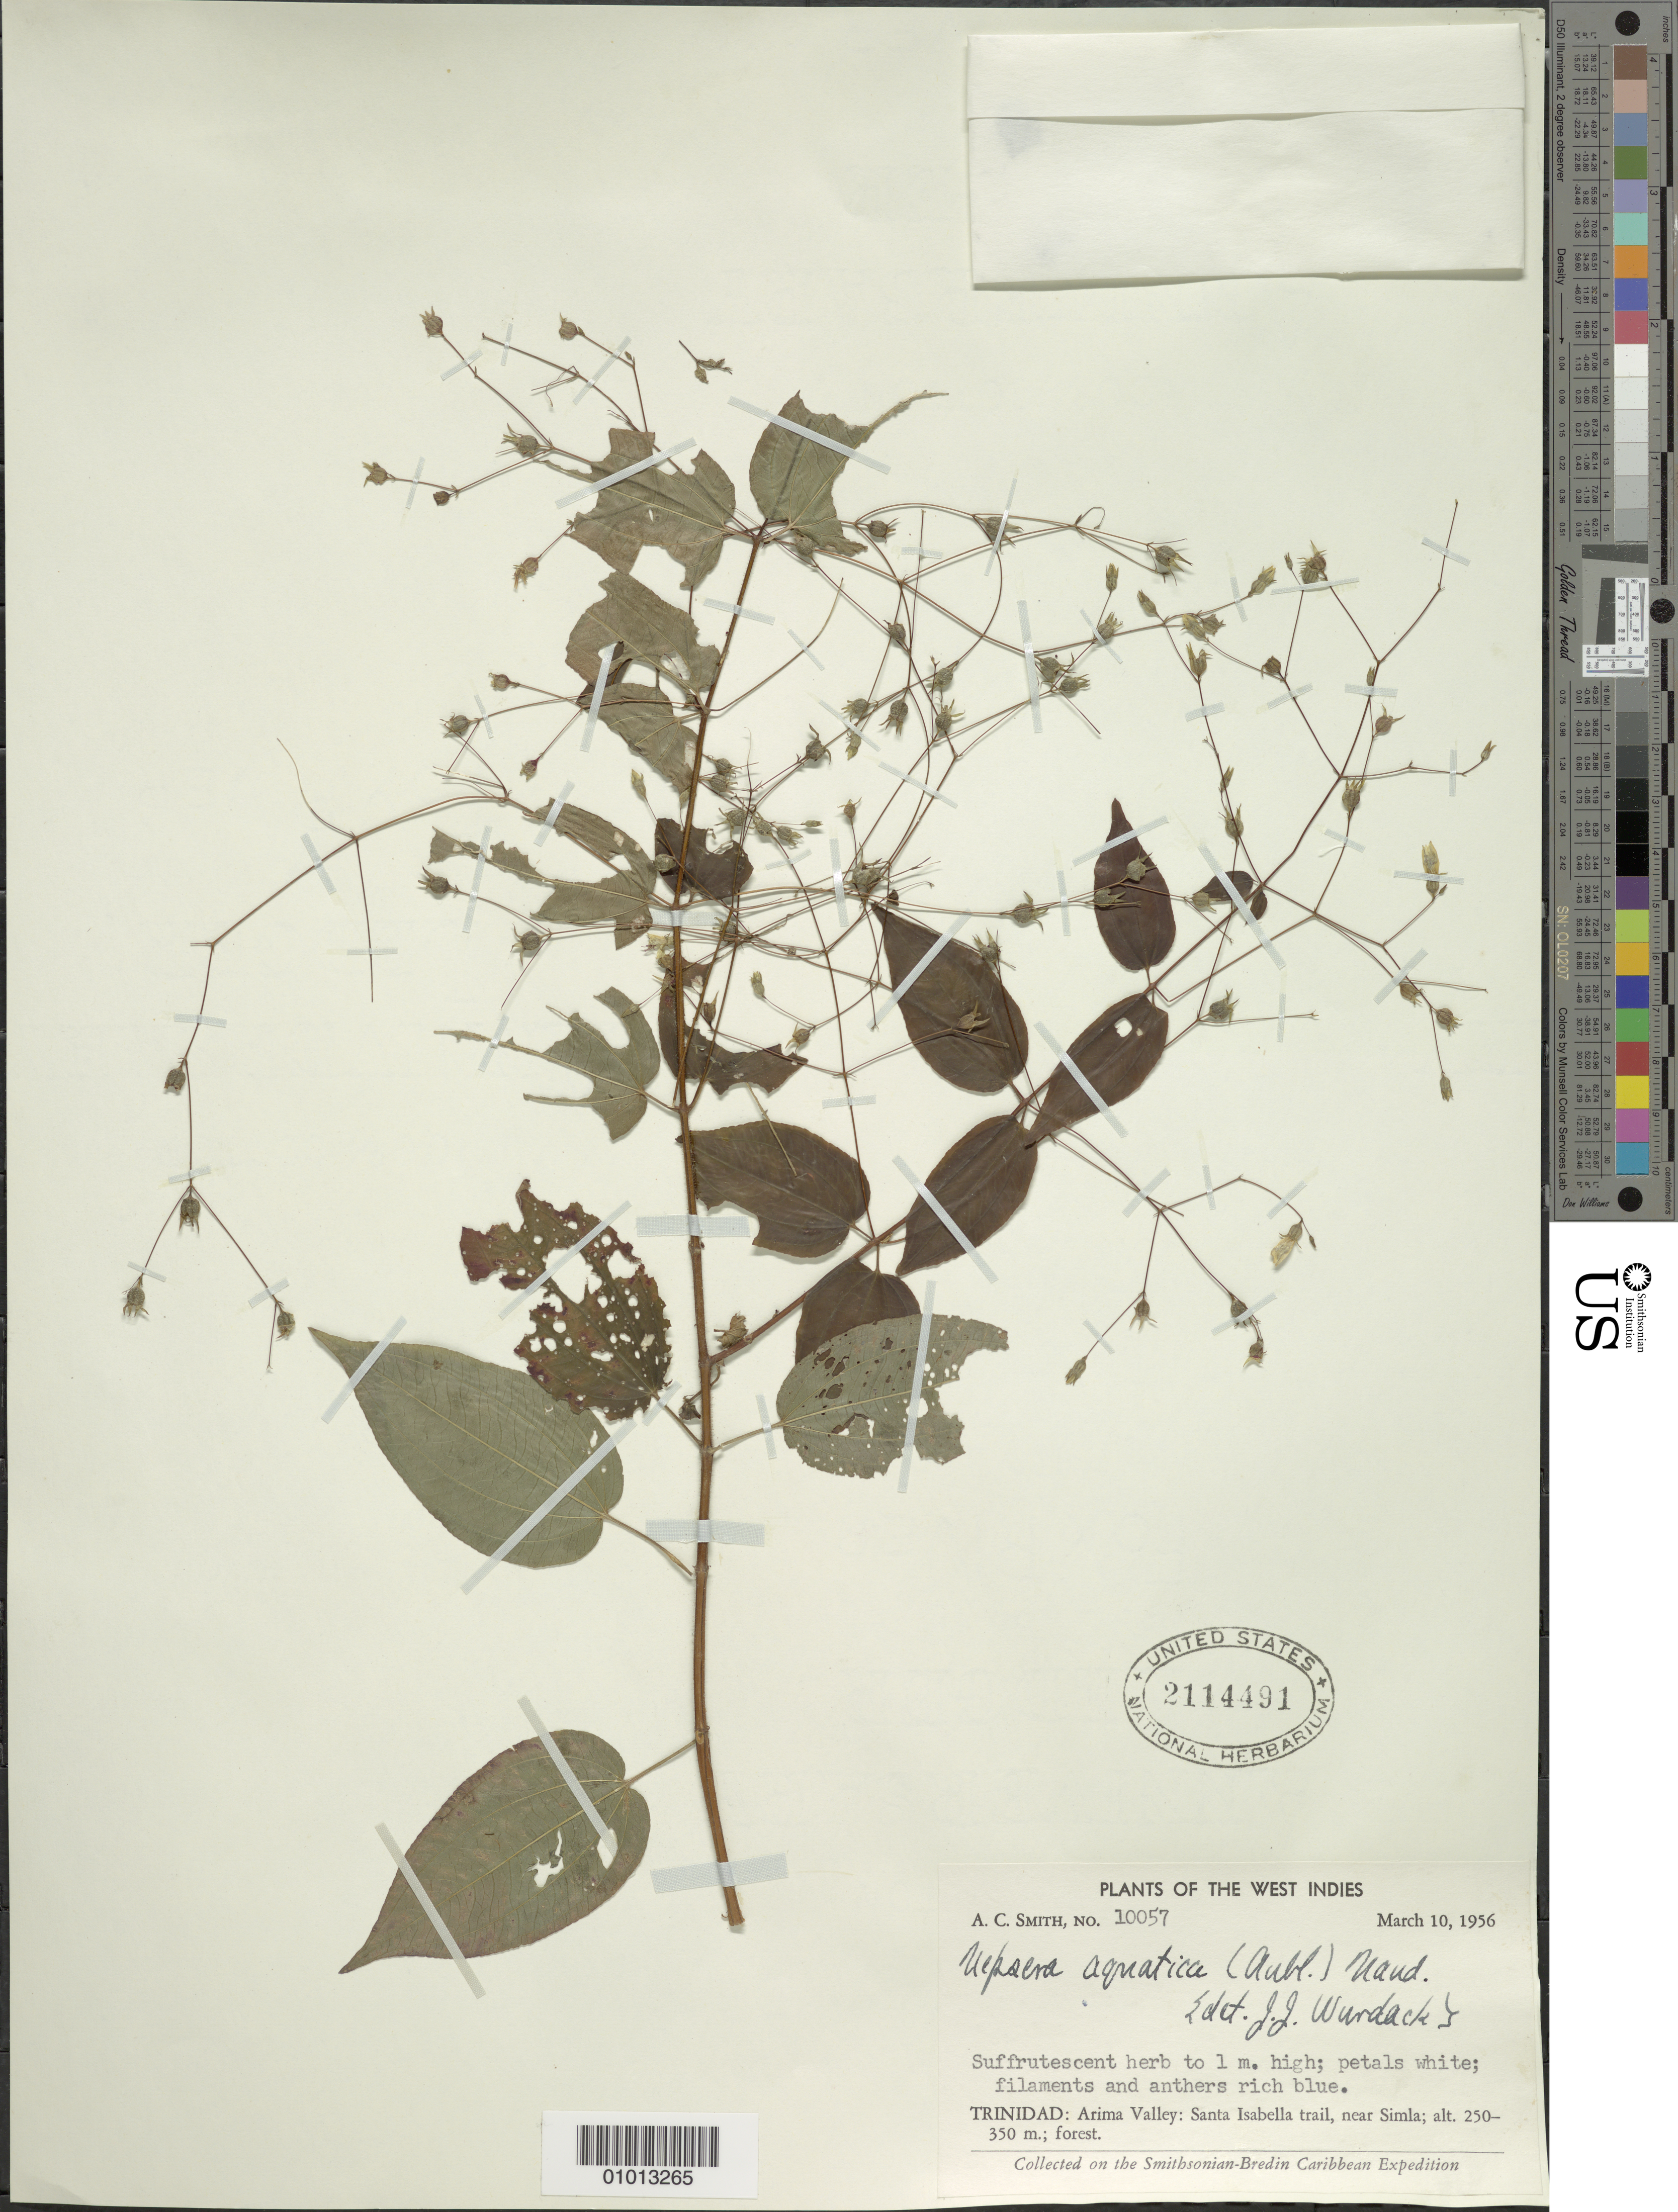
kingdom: Plantae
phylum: Tracheophyta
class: Magnoliopsida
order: Myrtales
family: Melastomataceae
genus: Nepsera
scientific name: Nepsera aquatica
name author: (Aubl.) Naudin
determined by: Wurdack, John J., (US), US (UNITED STATES)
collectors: A. C. Smith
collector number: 10057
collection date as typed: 10 Mar 1956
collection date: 1956-03-10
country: Trinidad and Tobago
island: Trinidad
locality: Arima Valley, Santa Isabella Trail, near Simla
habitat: Forest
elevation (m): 250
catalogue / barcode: US 2114491